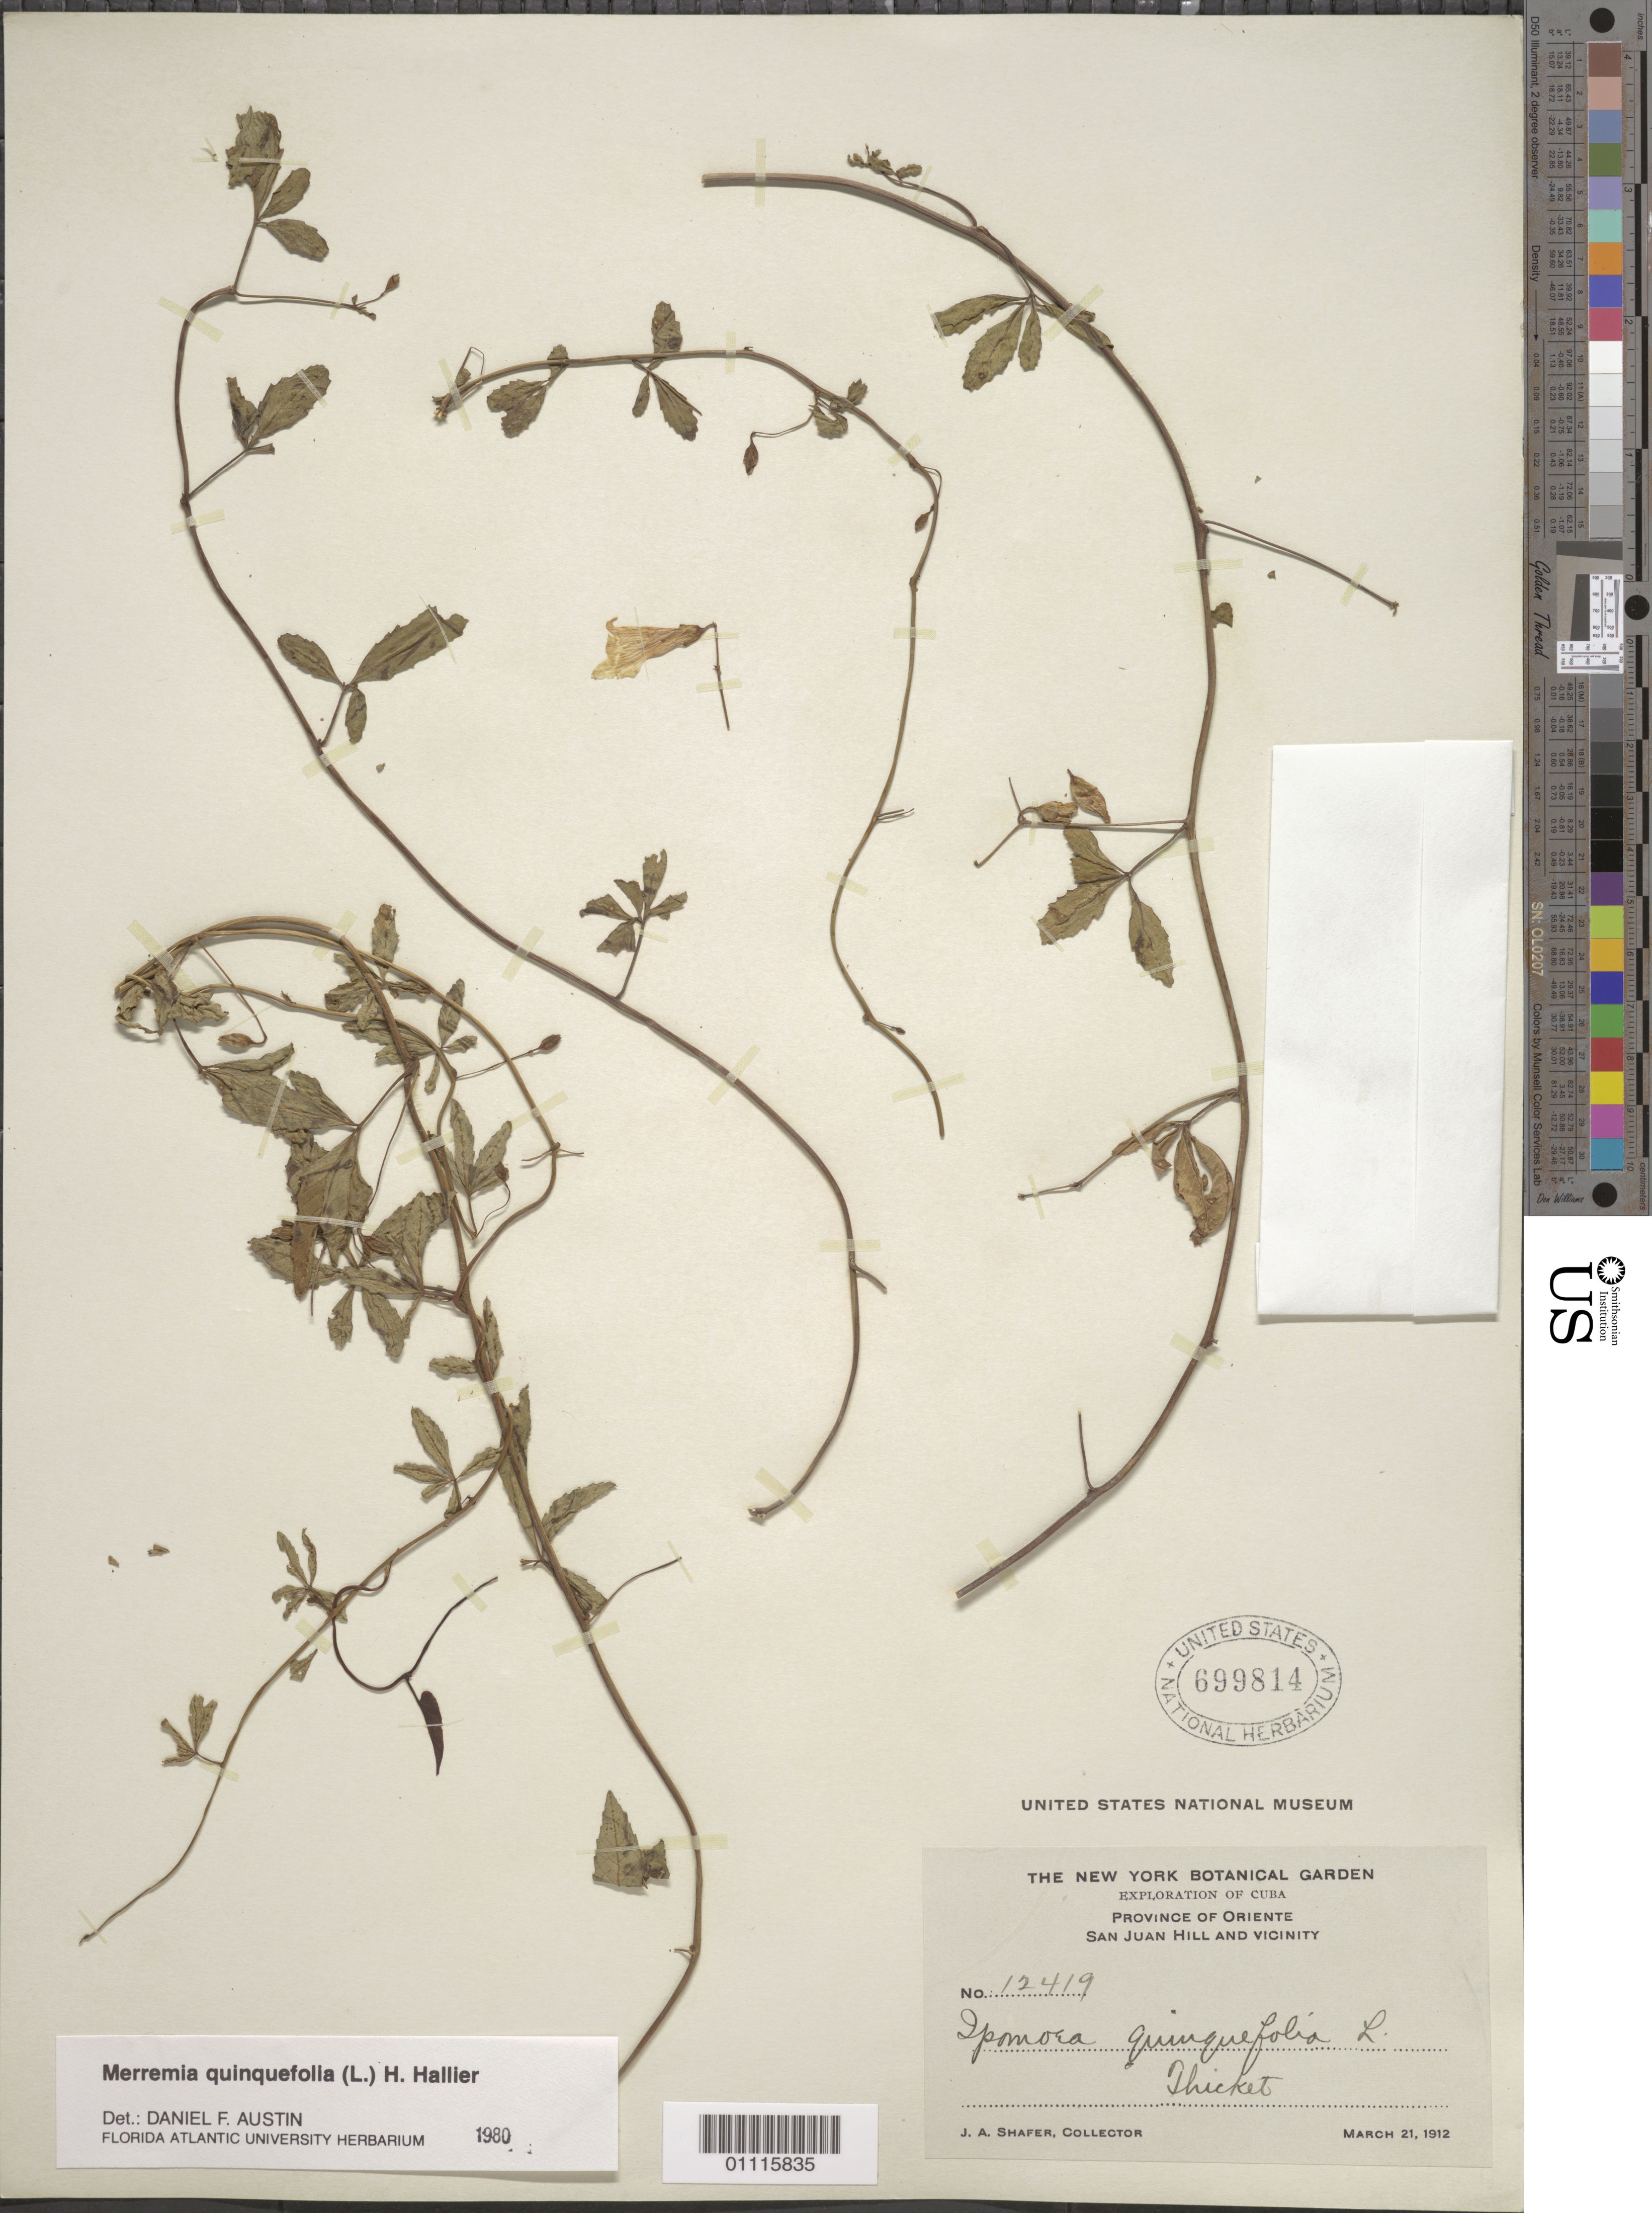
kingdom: Plantae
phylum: Tracheophyta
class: Magnoliopsida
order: Solanales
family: Convolvulaceae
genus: Distimake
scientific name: Distimake quinquefolius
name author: (L.) A. R. Simões & Staples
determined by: Strong, Mark T., (BOT), Smithsonian Institution - National Museum of Natural History (UNITED STATES)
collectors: J. A. Shafer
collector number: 12419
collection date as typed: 21 Mar 1912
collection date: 1912-03-21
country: Cuba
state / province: Santiago de Cuba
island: Cuba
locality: San Juan Hill and vicinity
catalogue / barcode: US 699814